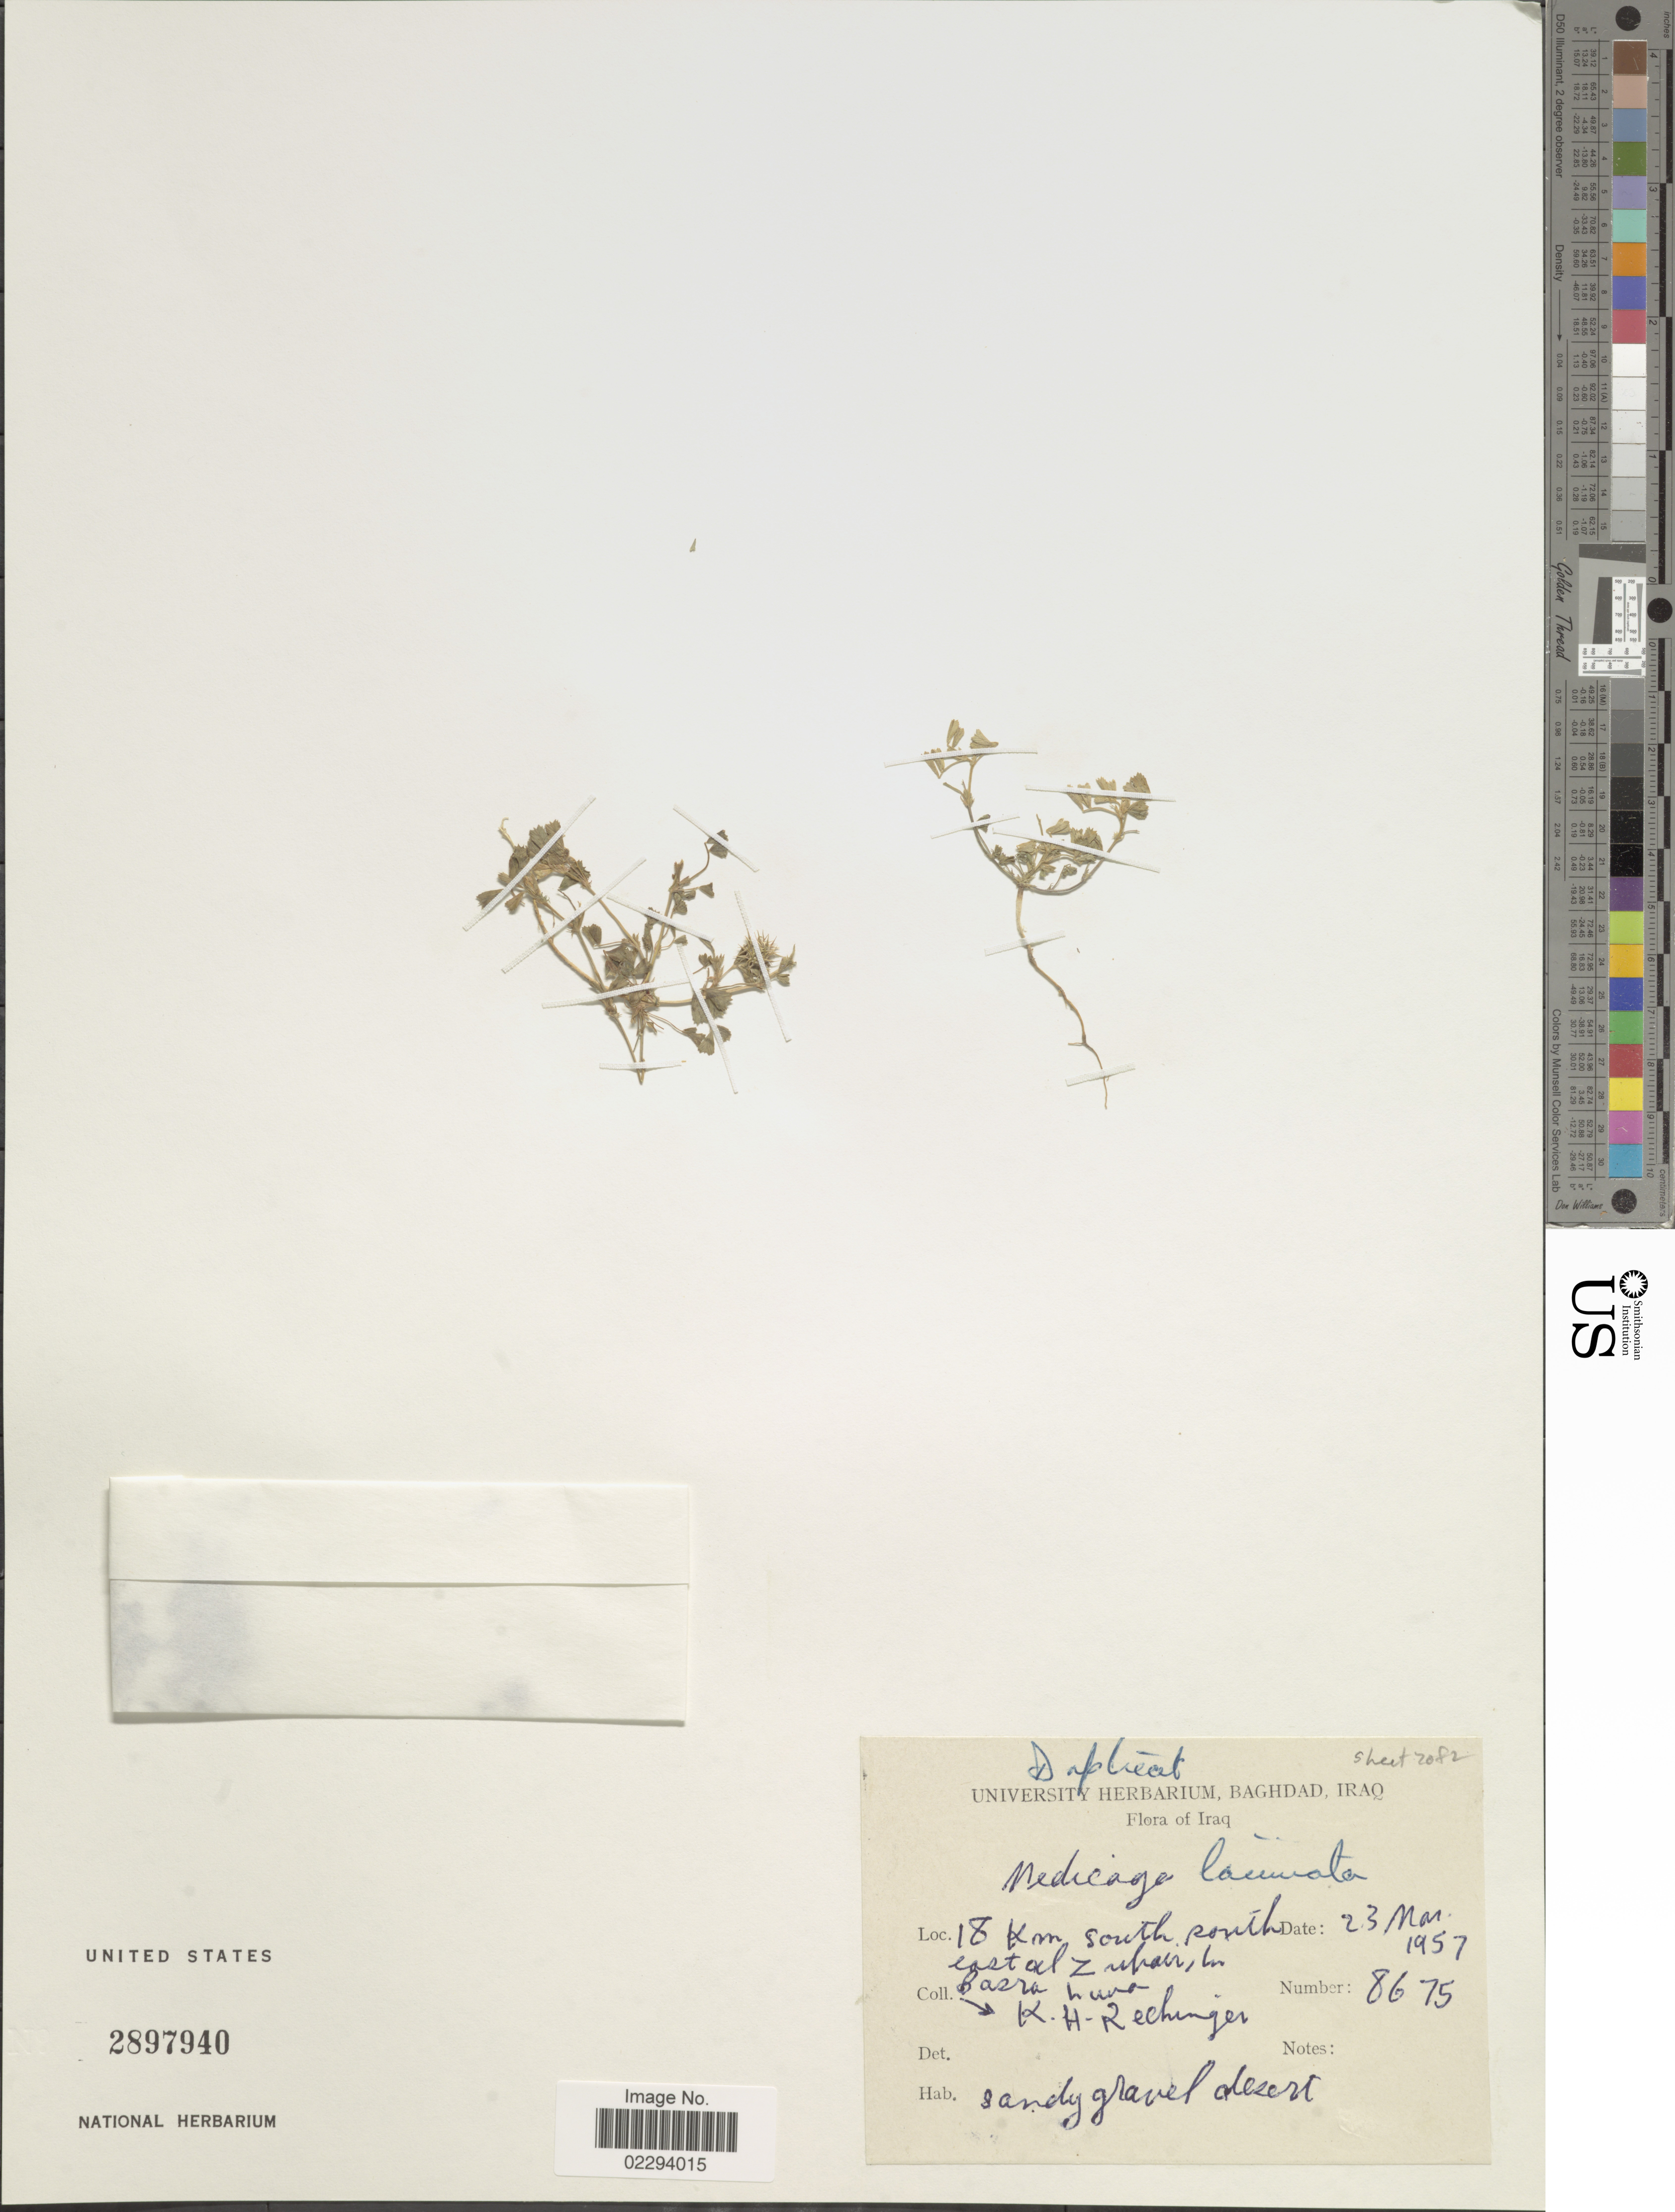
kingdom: Plantae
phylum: Tracheophyta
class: Magnoliopsida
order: Fabales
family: Fabaceae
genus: Medicago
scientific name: Medicago laciniata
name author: (L.) Mill.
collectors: K. H. Rechinger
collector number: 8675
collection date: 1957-03-23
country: Iraq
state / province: Al Basrah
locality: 18 km south soouth east al Zuhair, in [interpreted] Basra huva. [interpreted]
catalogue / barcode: US 2897940